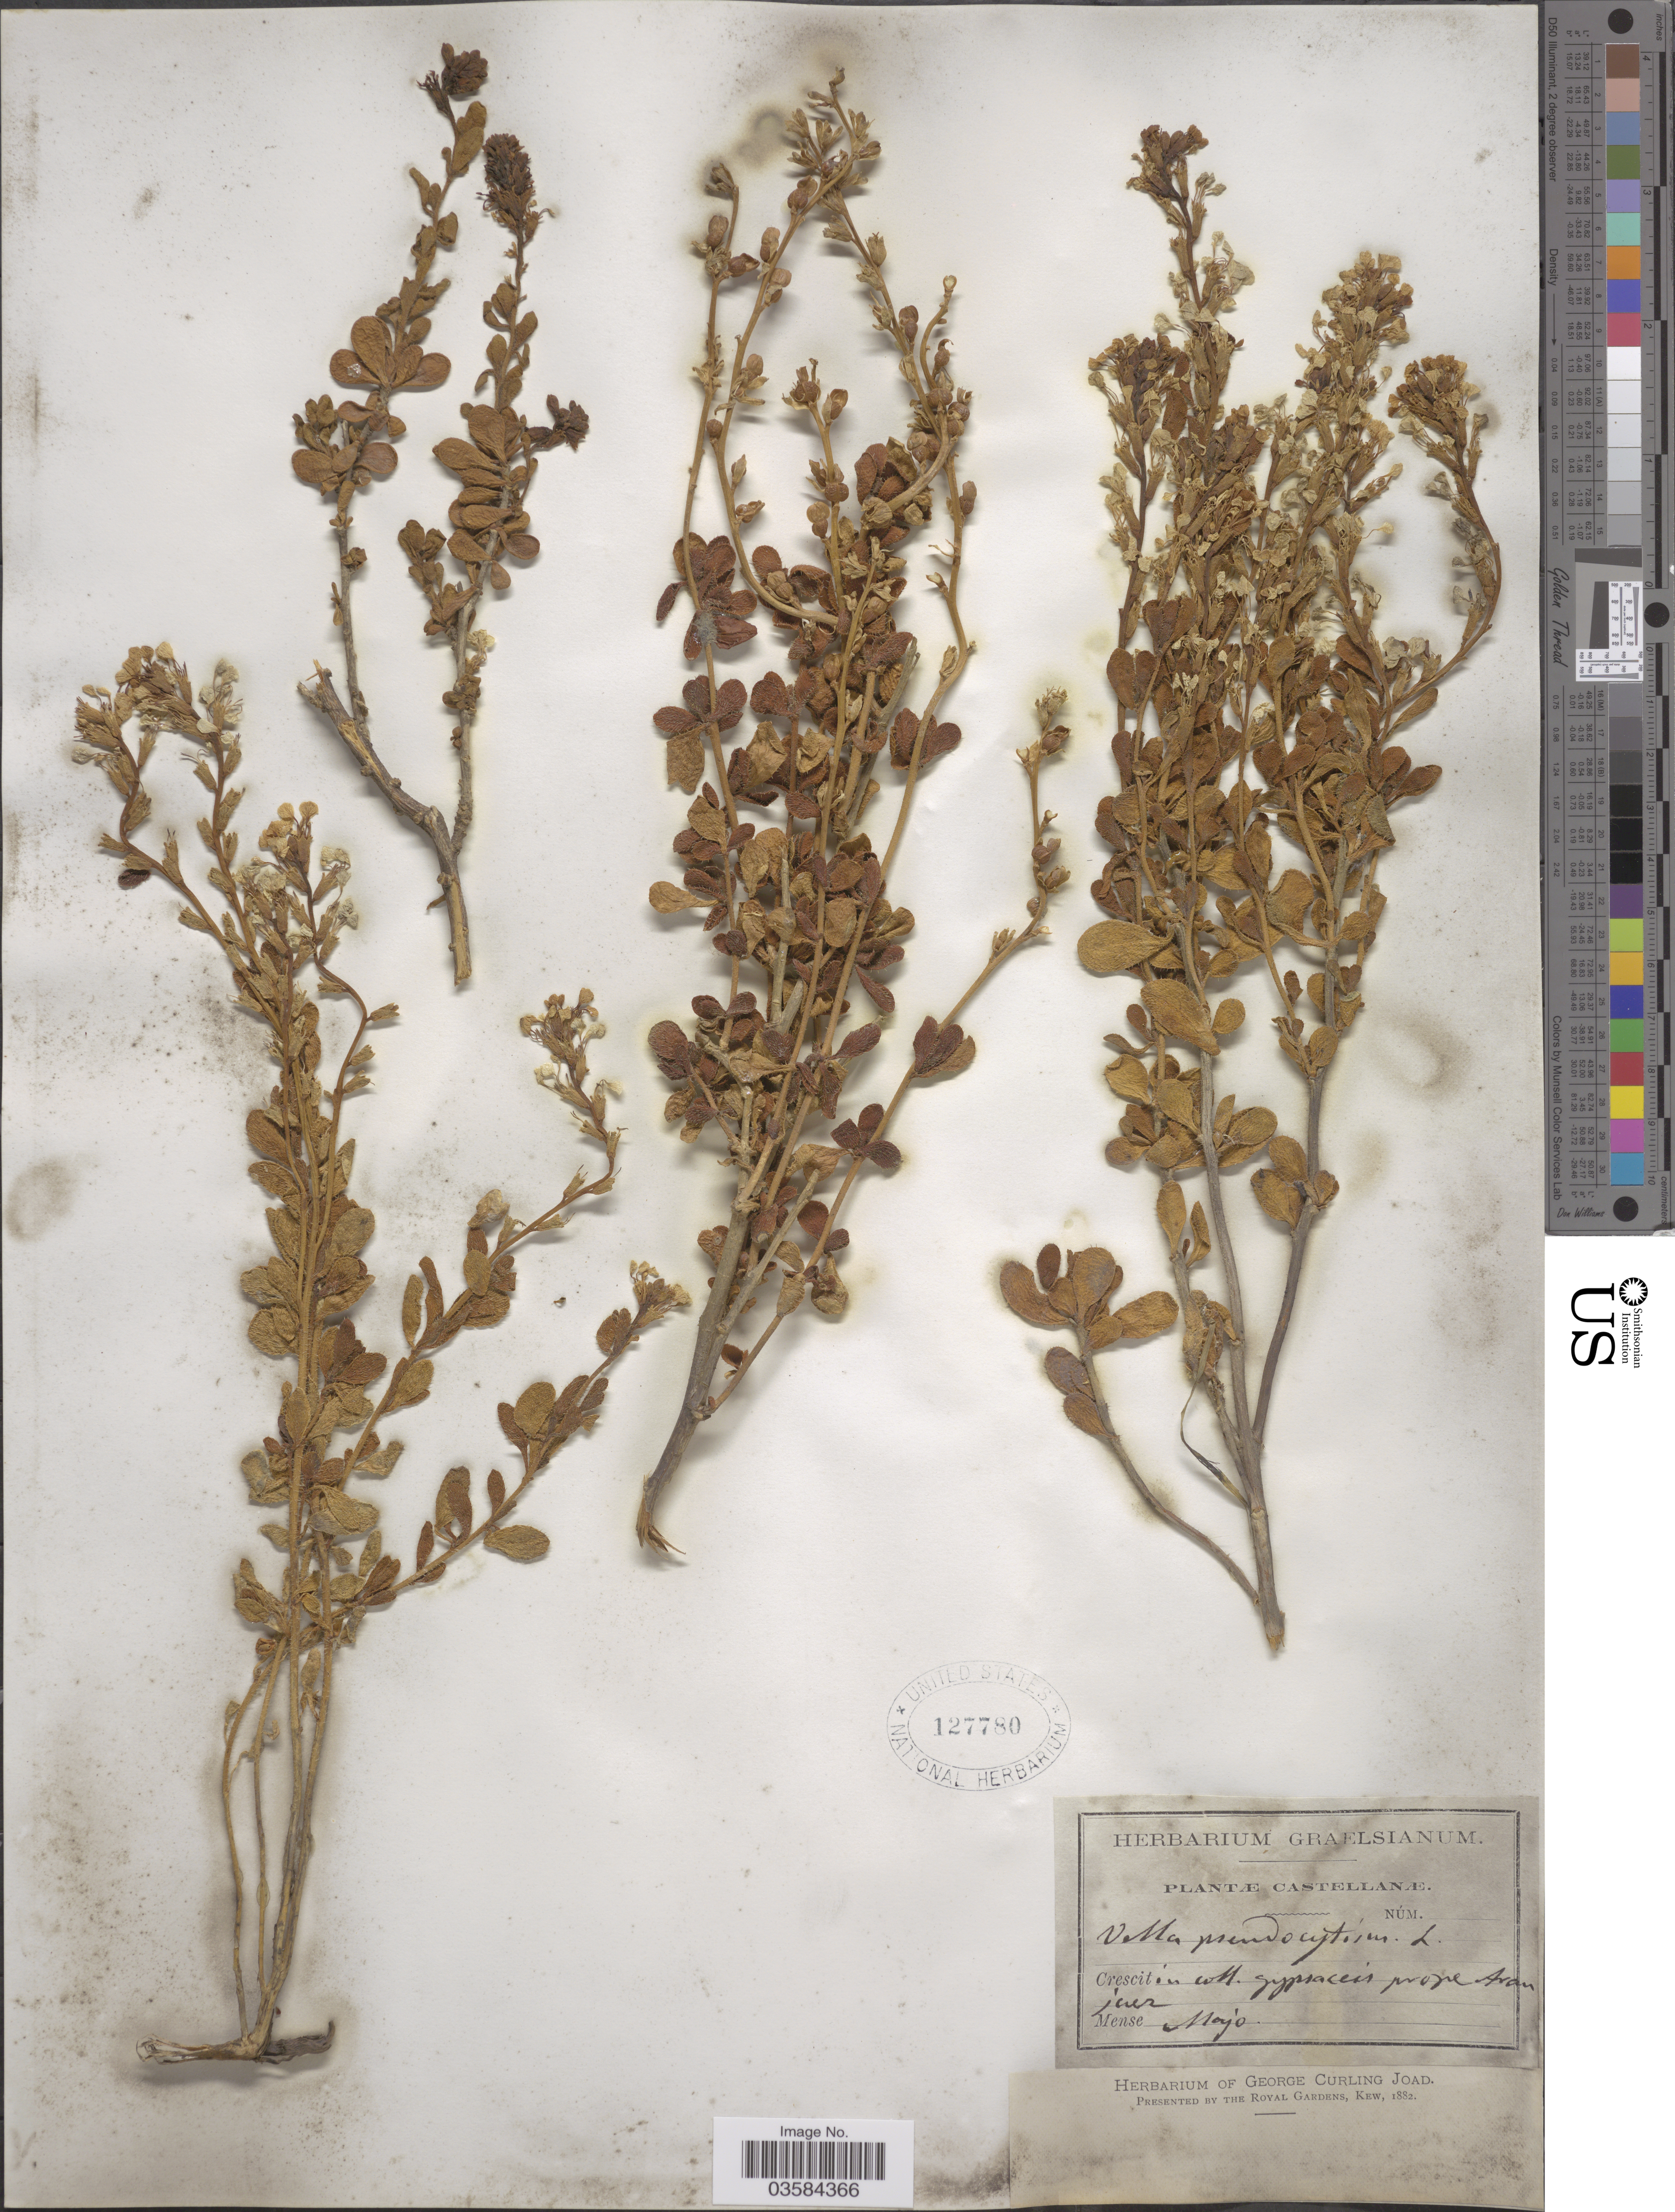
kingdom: Plantae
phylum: Tracheophyta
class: Magnoliopsida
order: Brassicales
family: Brassicaceae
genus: Vella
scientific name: Vella pseudocytisus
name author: L.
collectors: Herbarium Graelsianum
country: Spain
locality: Castellanœ. In coll. gypsaceis prope Aranjaez.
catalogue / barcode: US 127780